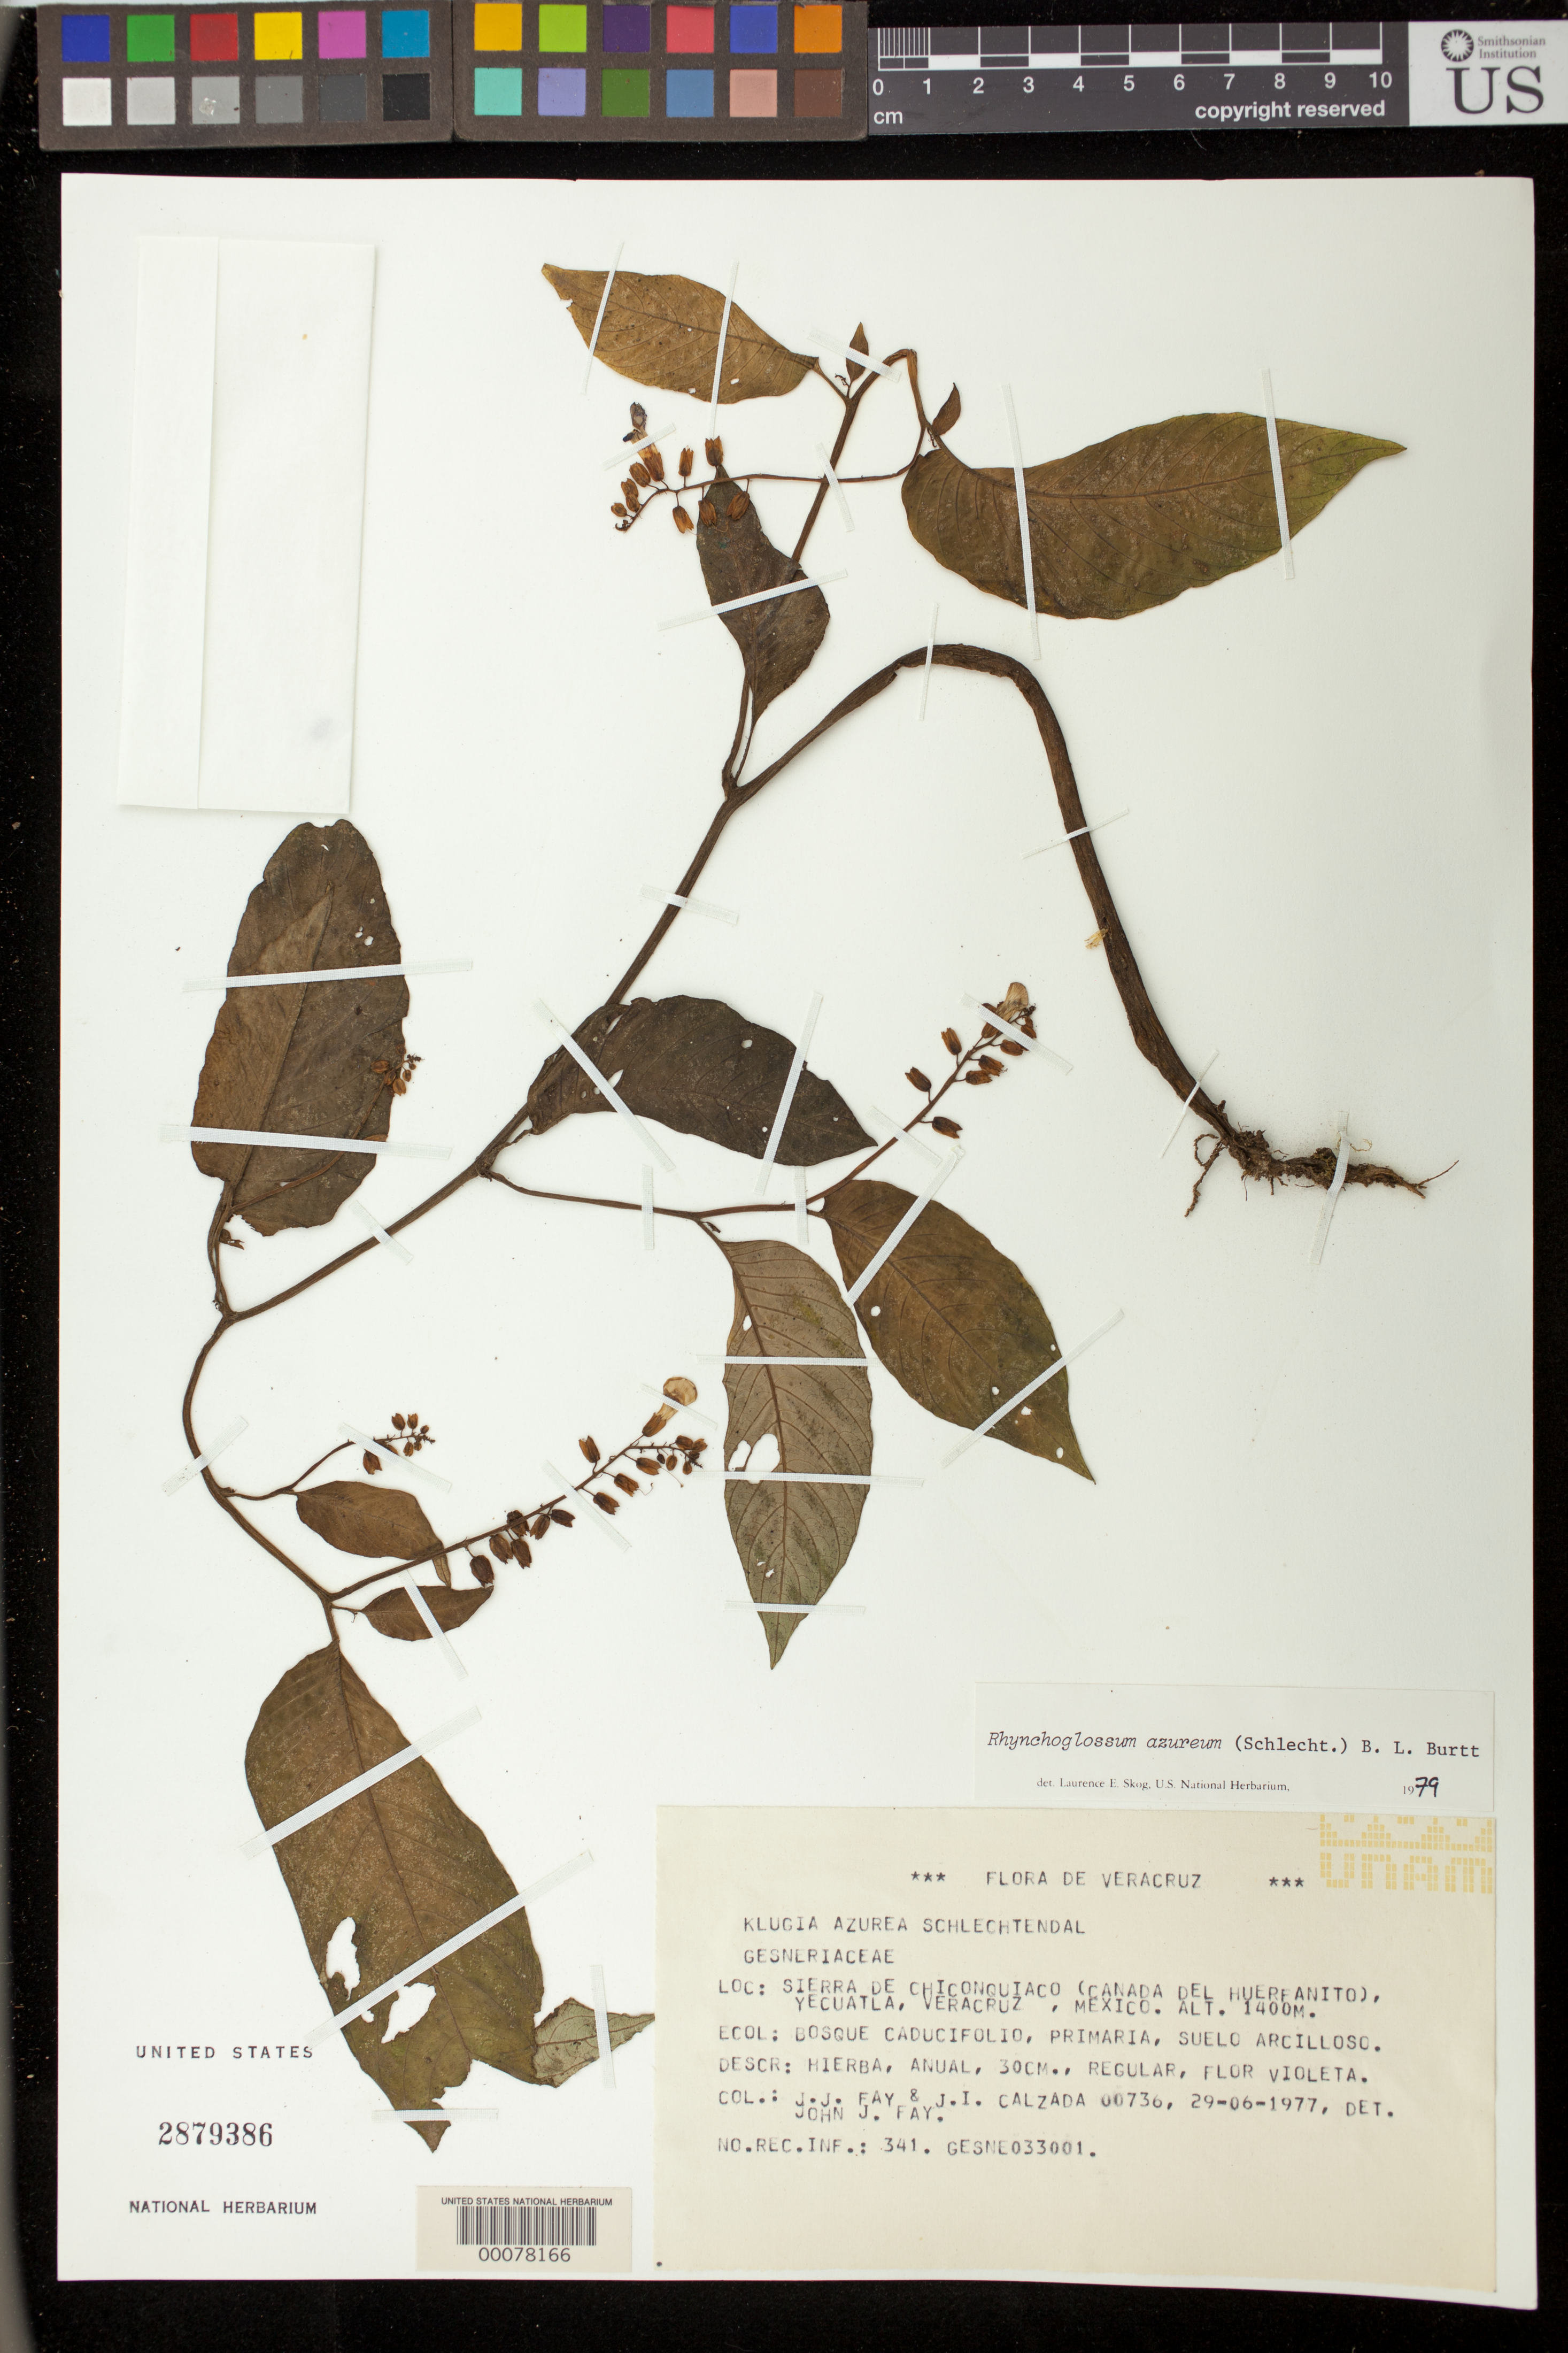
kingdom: Plantae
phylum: Tracheophyta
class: Magnoliopsida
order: Lamiales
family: Gesneriaceae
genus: Rhynchoglossum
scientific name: Rhynchoglossum azureum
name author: (Schltdl.) B.L. Burtt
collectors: J. Fay & J. I. Calzada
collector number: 736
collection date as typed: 29 Jun 1977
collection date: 1977-06-29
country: Mexico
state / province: Veracruz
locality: Sierra de Chiconquiaco (Canada del Huerfanito), Yecuatla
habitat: Forest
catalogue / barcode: US 2879386